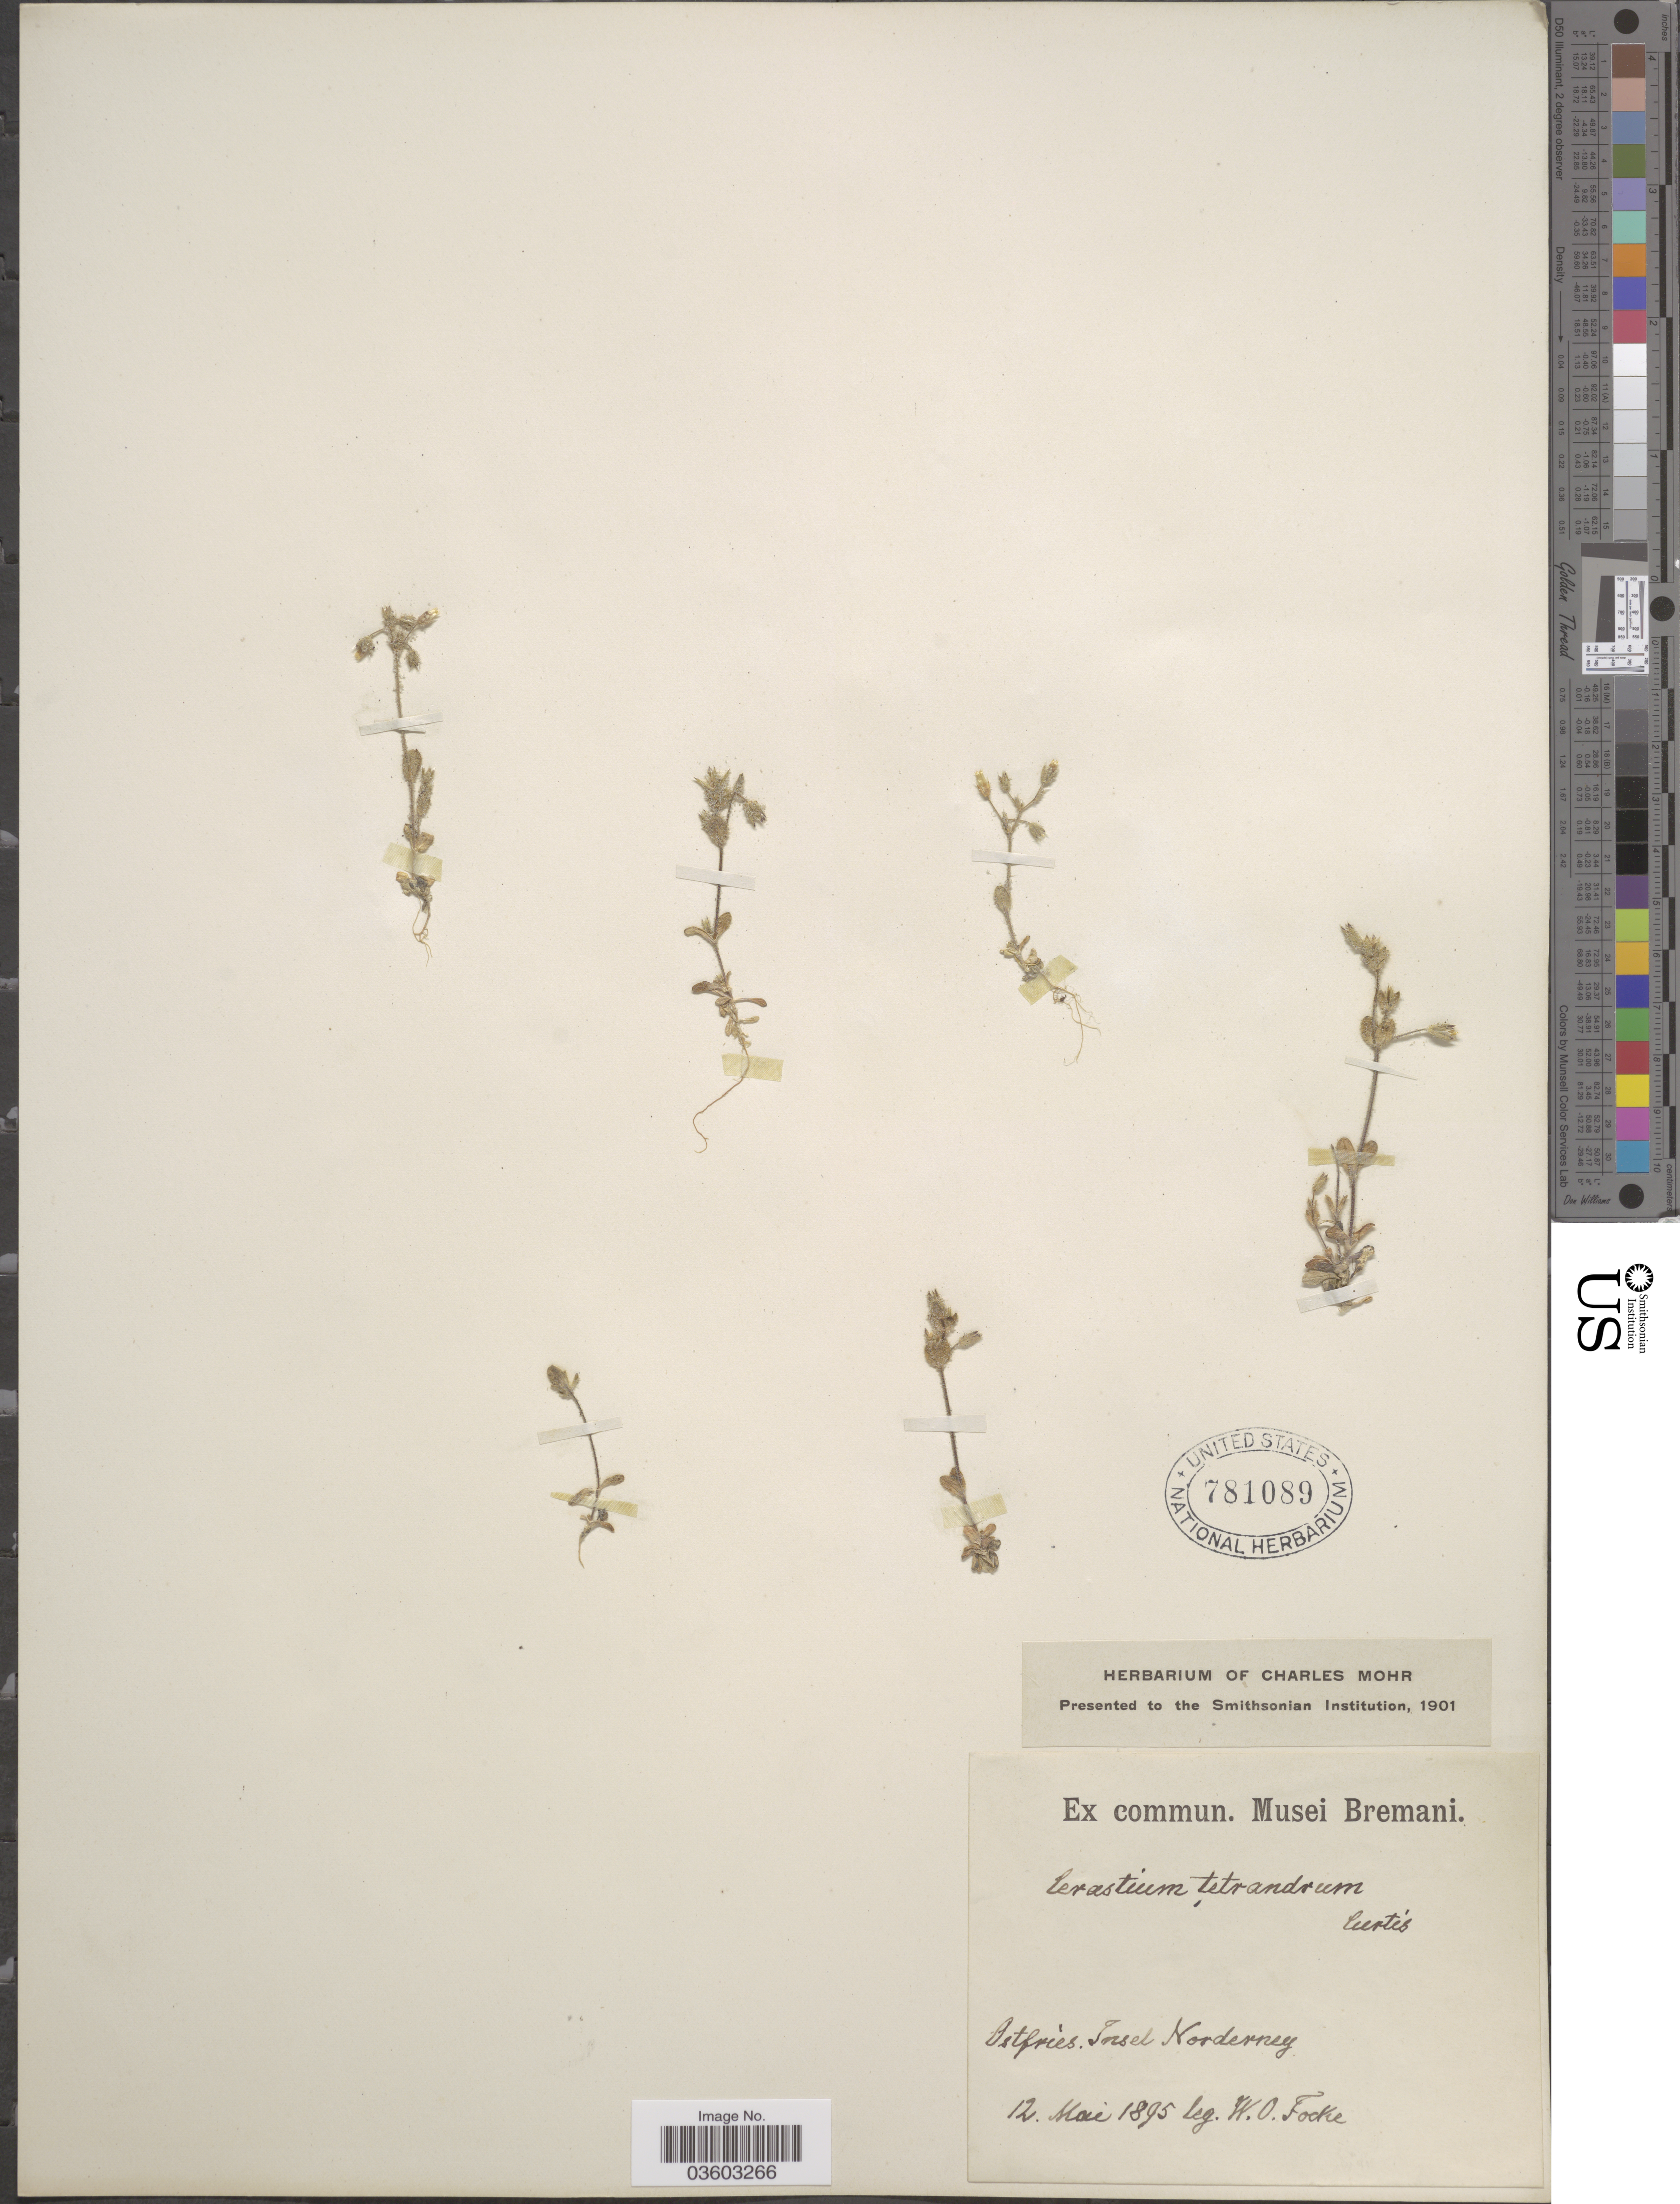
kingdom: Plantae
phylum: Tracheophyta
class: Magnoliopsida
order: Caryophyllales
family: Caryophyllaceae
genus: Cerastium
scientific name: Cerastium tetrandrum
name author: Curtis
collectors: W. O. Focke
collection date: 1895-05-12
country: Germany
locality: Ostfries. Insel Norderney.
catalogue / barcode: US 781089